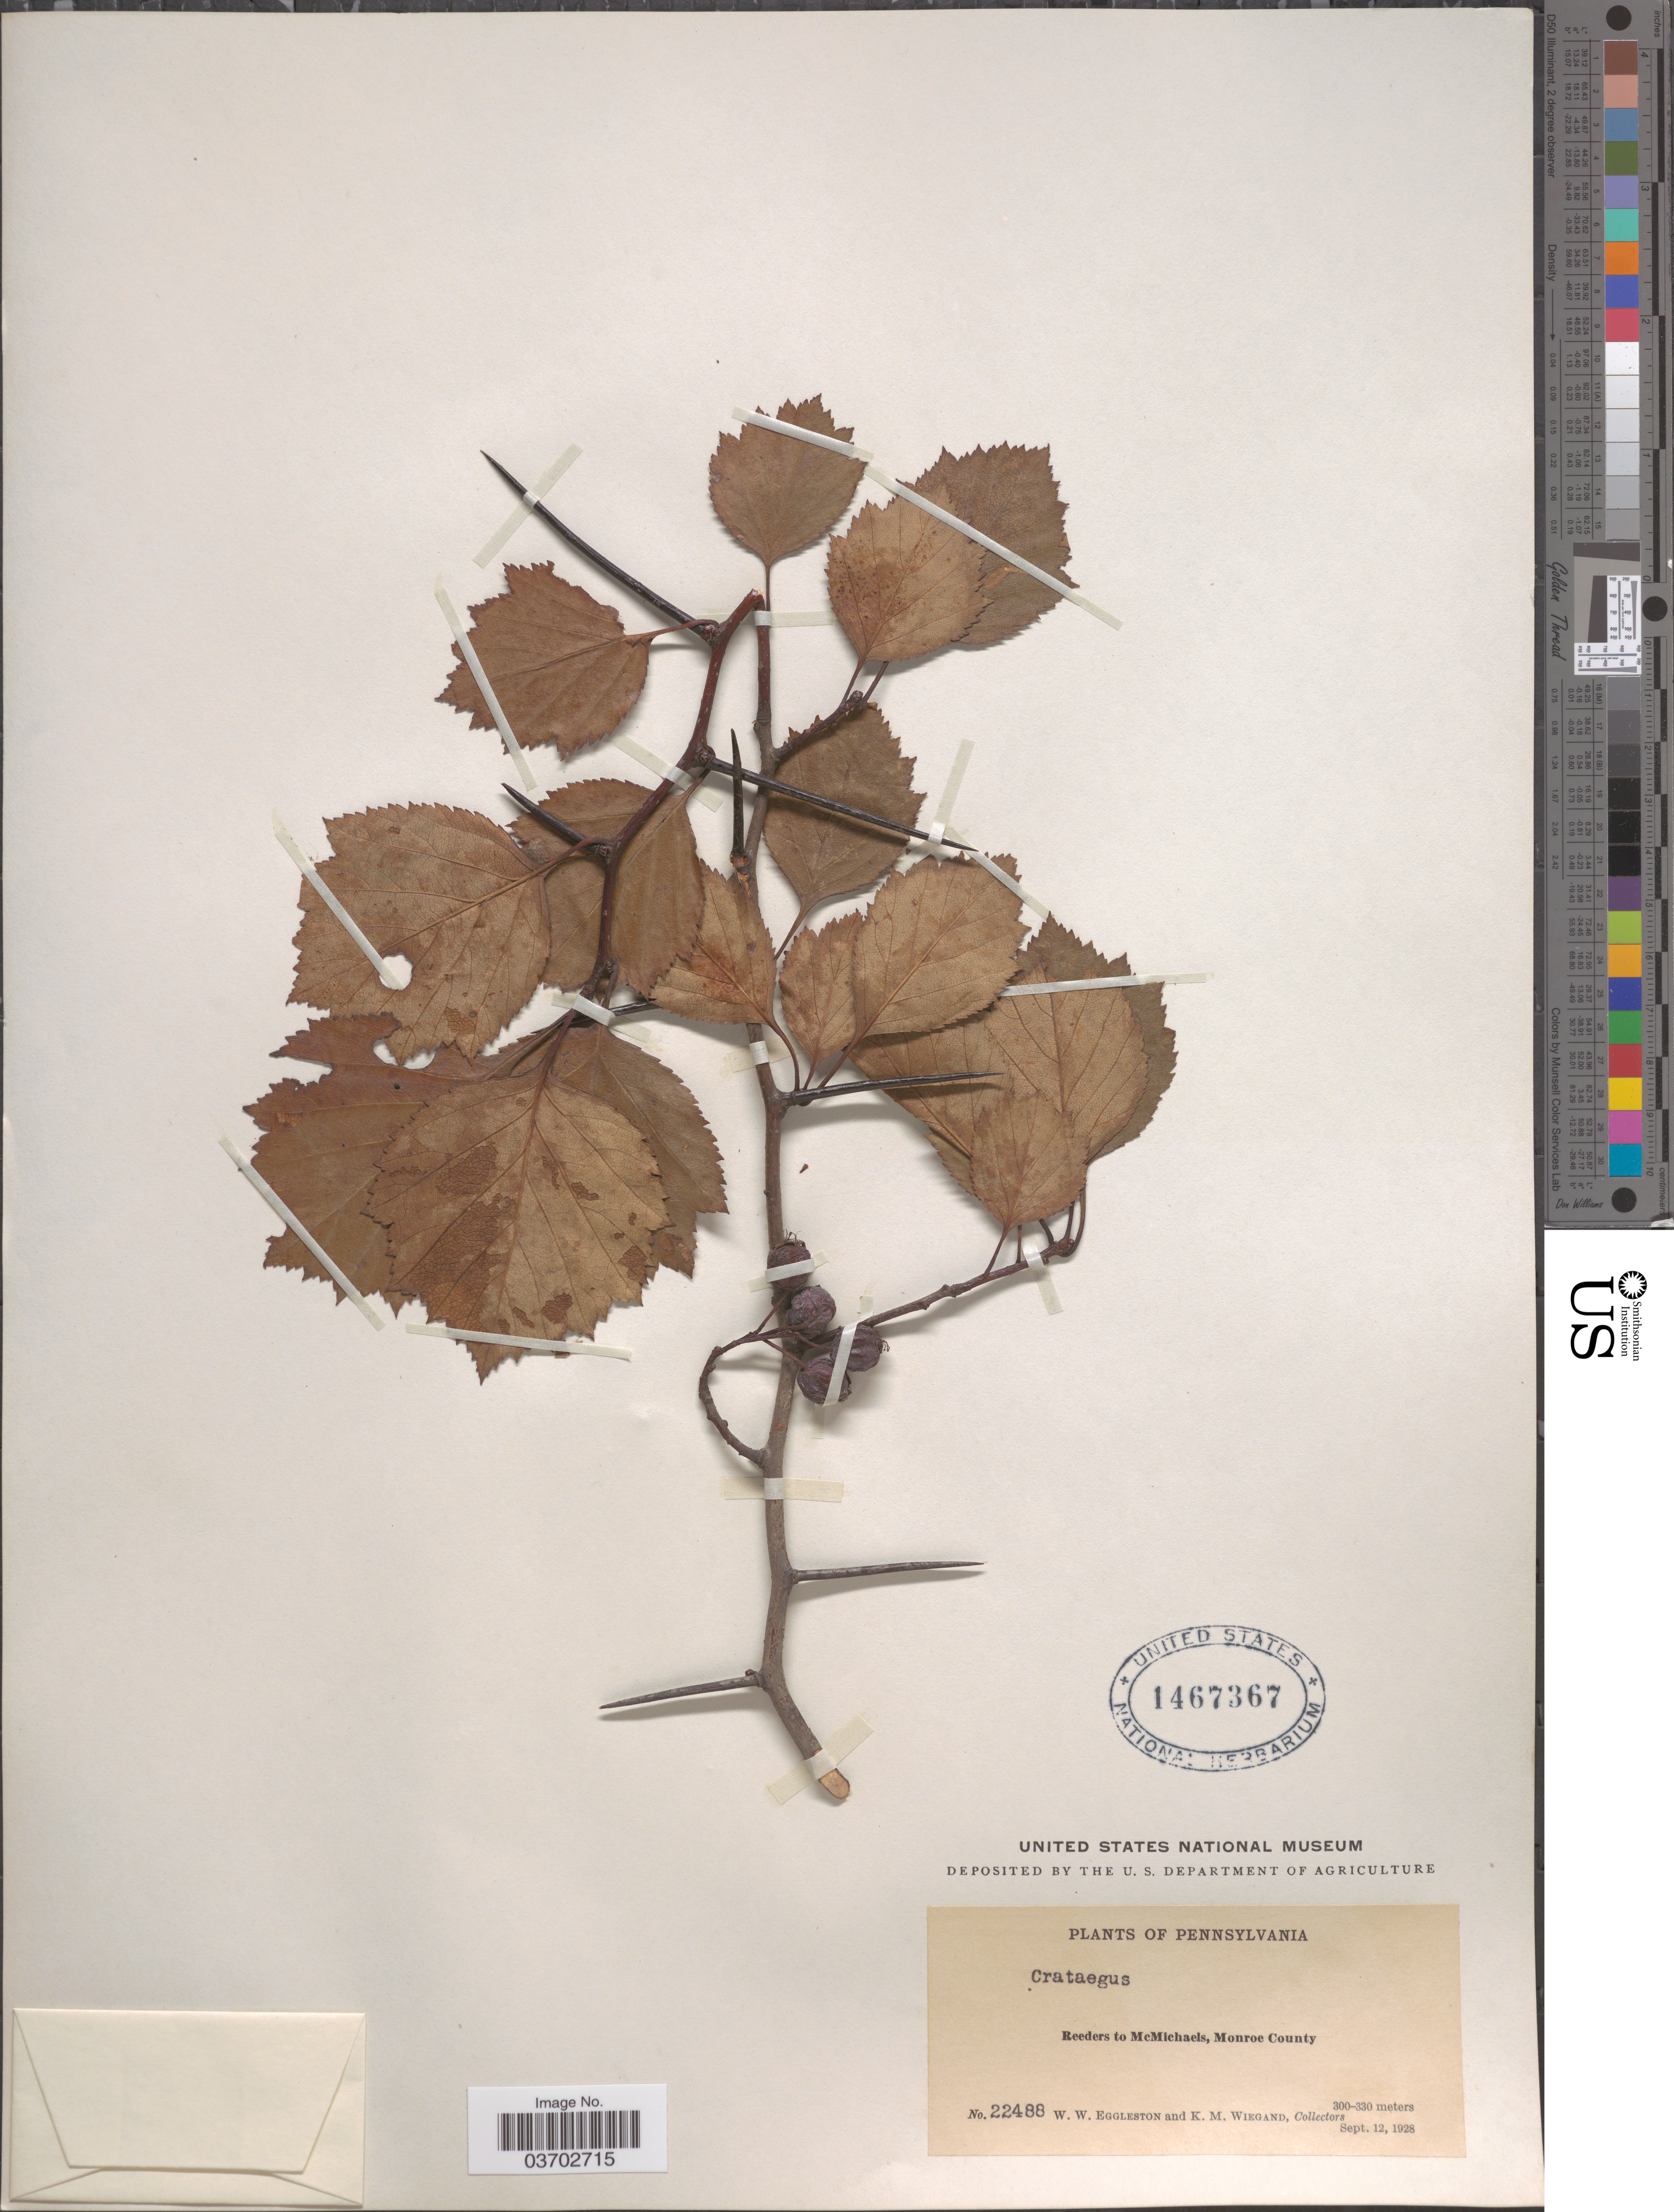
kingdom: Plantae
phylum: Tracheophyta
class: Magnoliopsida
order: Rosales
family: Rosaceae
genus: Crataegus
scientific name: Crataegus sp.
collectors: W. W. Eggleston & K. M. Wiegand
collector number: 22488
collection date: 1928-09-12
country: United States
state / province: Pennsylvania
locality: Reeders to McMichaels, Monroe County.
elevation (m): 300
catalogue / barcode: US 1467367